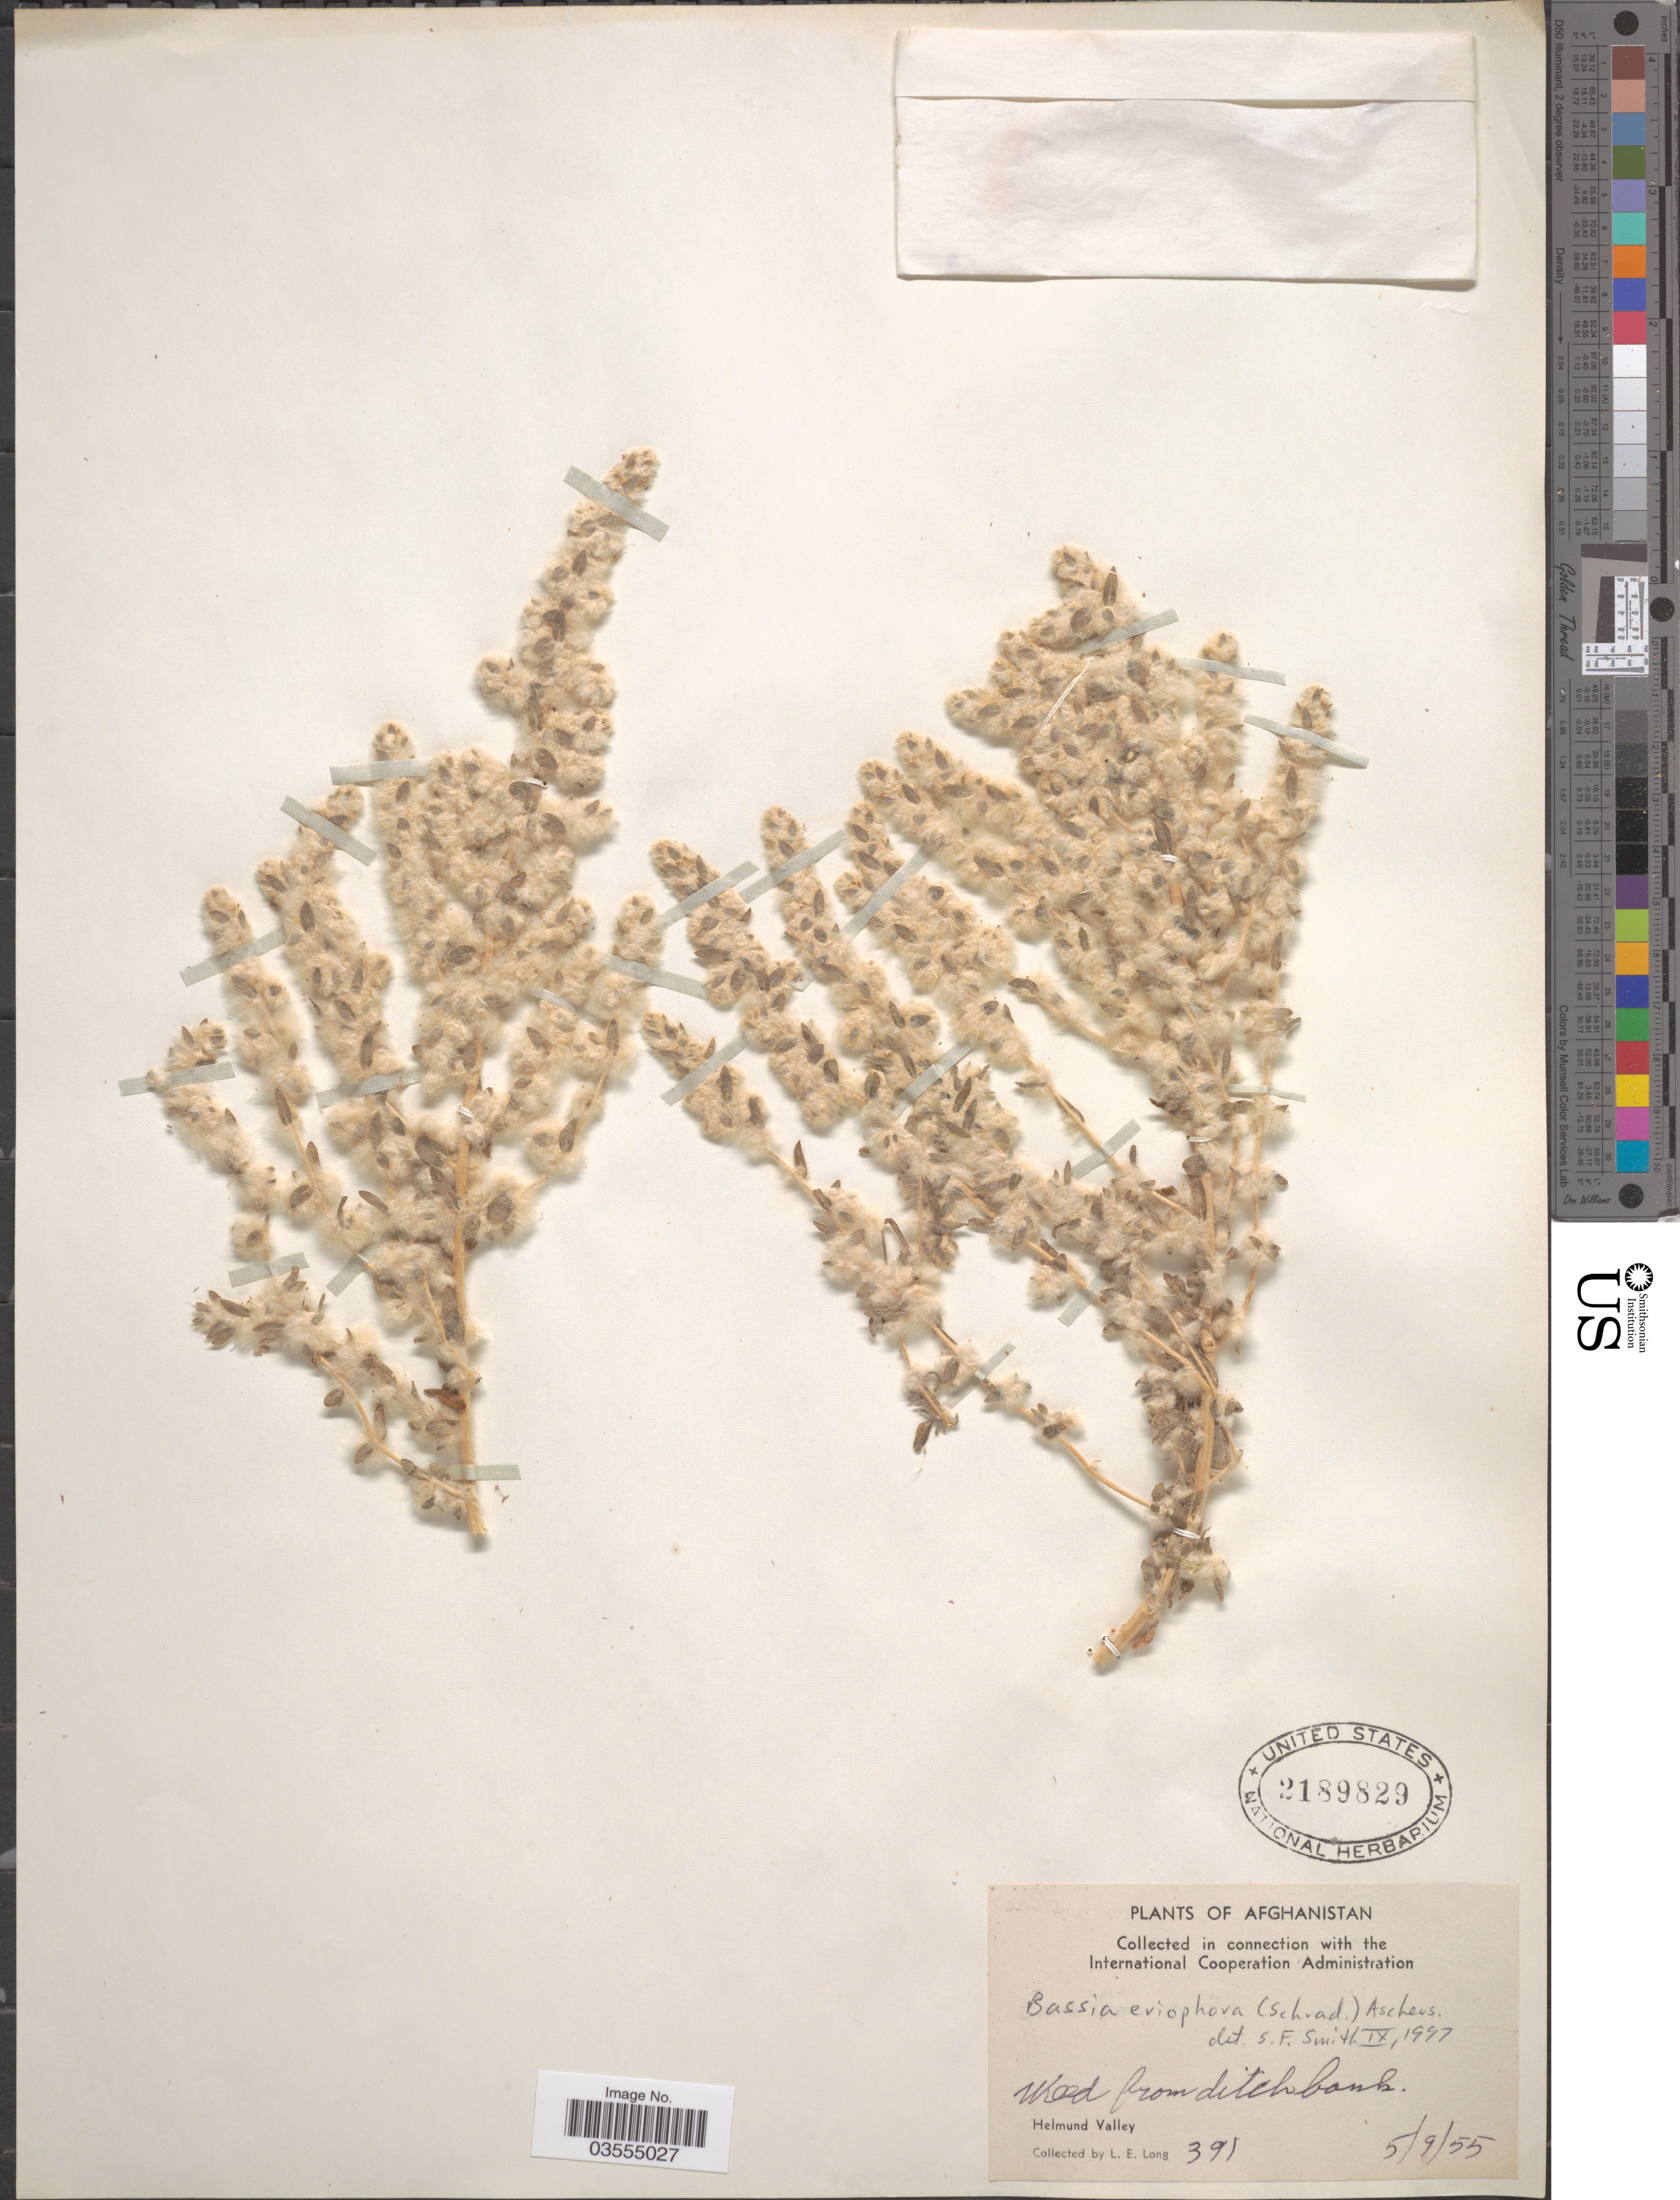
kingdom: Plantae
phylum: Tracheophyta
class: Magnoliopsida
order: Caryophyllales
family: Amaranthaceae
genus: Bassia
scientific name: Bassia eriophora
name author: (Schrad.) Asch.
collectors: L. E. Long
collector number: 391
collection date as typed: Transcribed d/m/y: 5/9/55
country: Afghanistan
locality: Helmund Valley.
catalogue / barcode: US 2189829